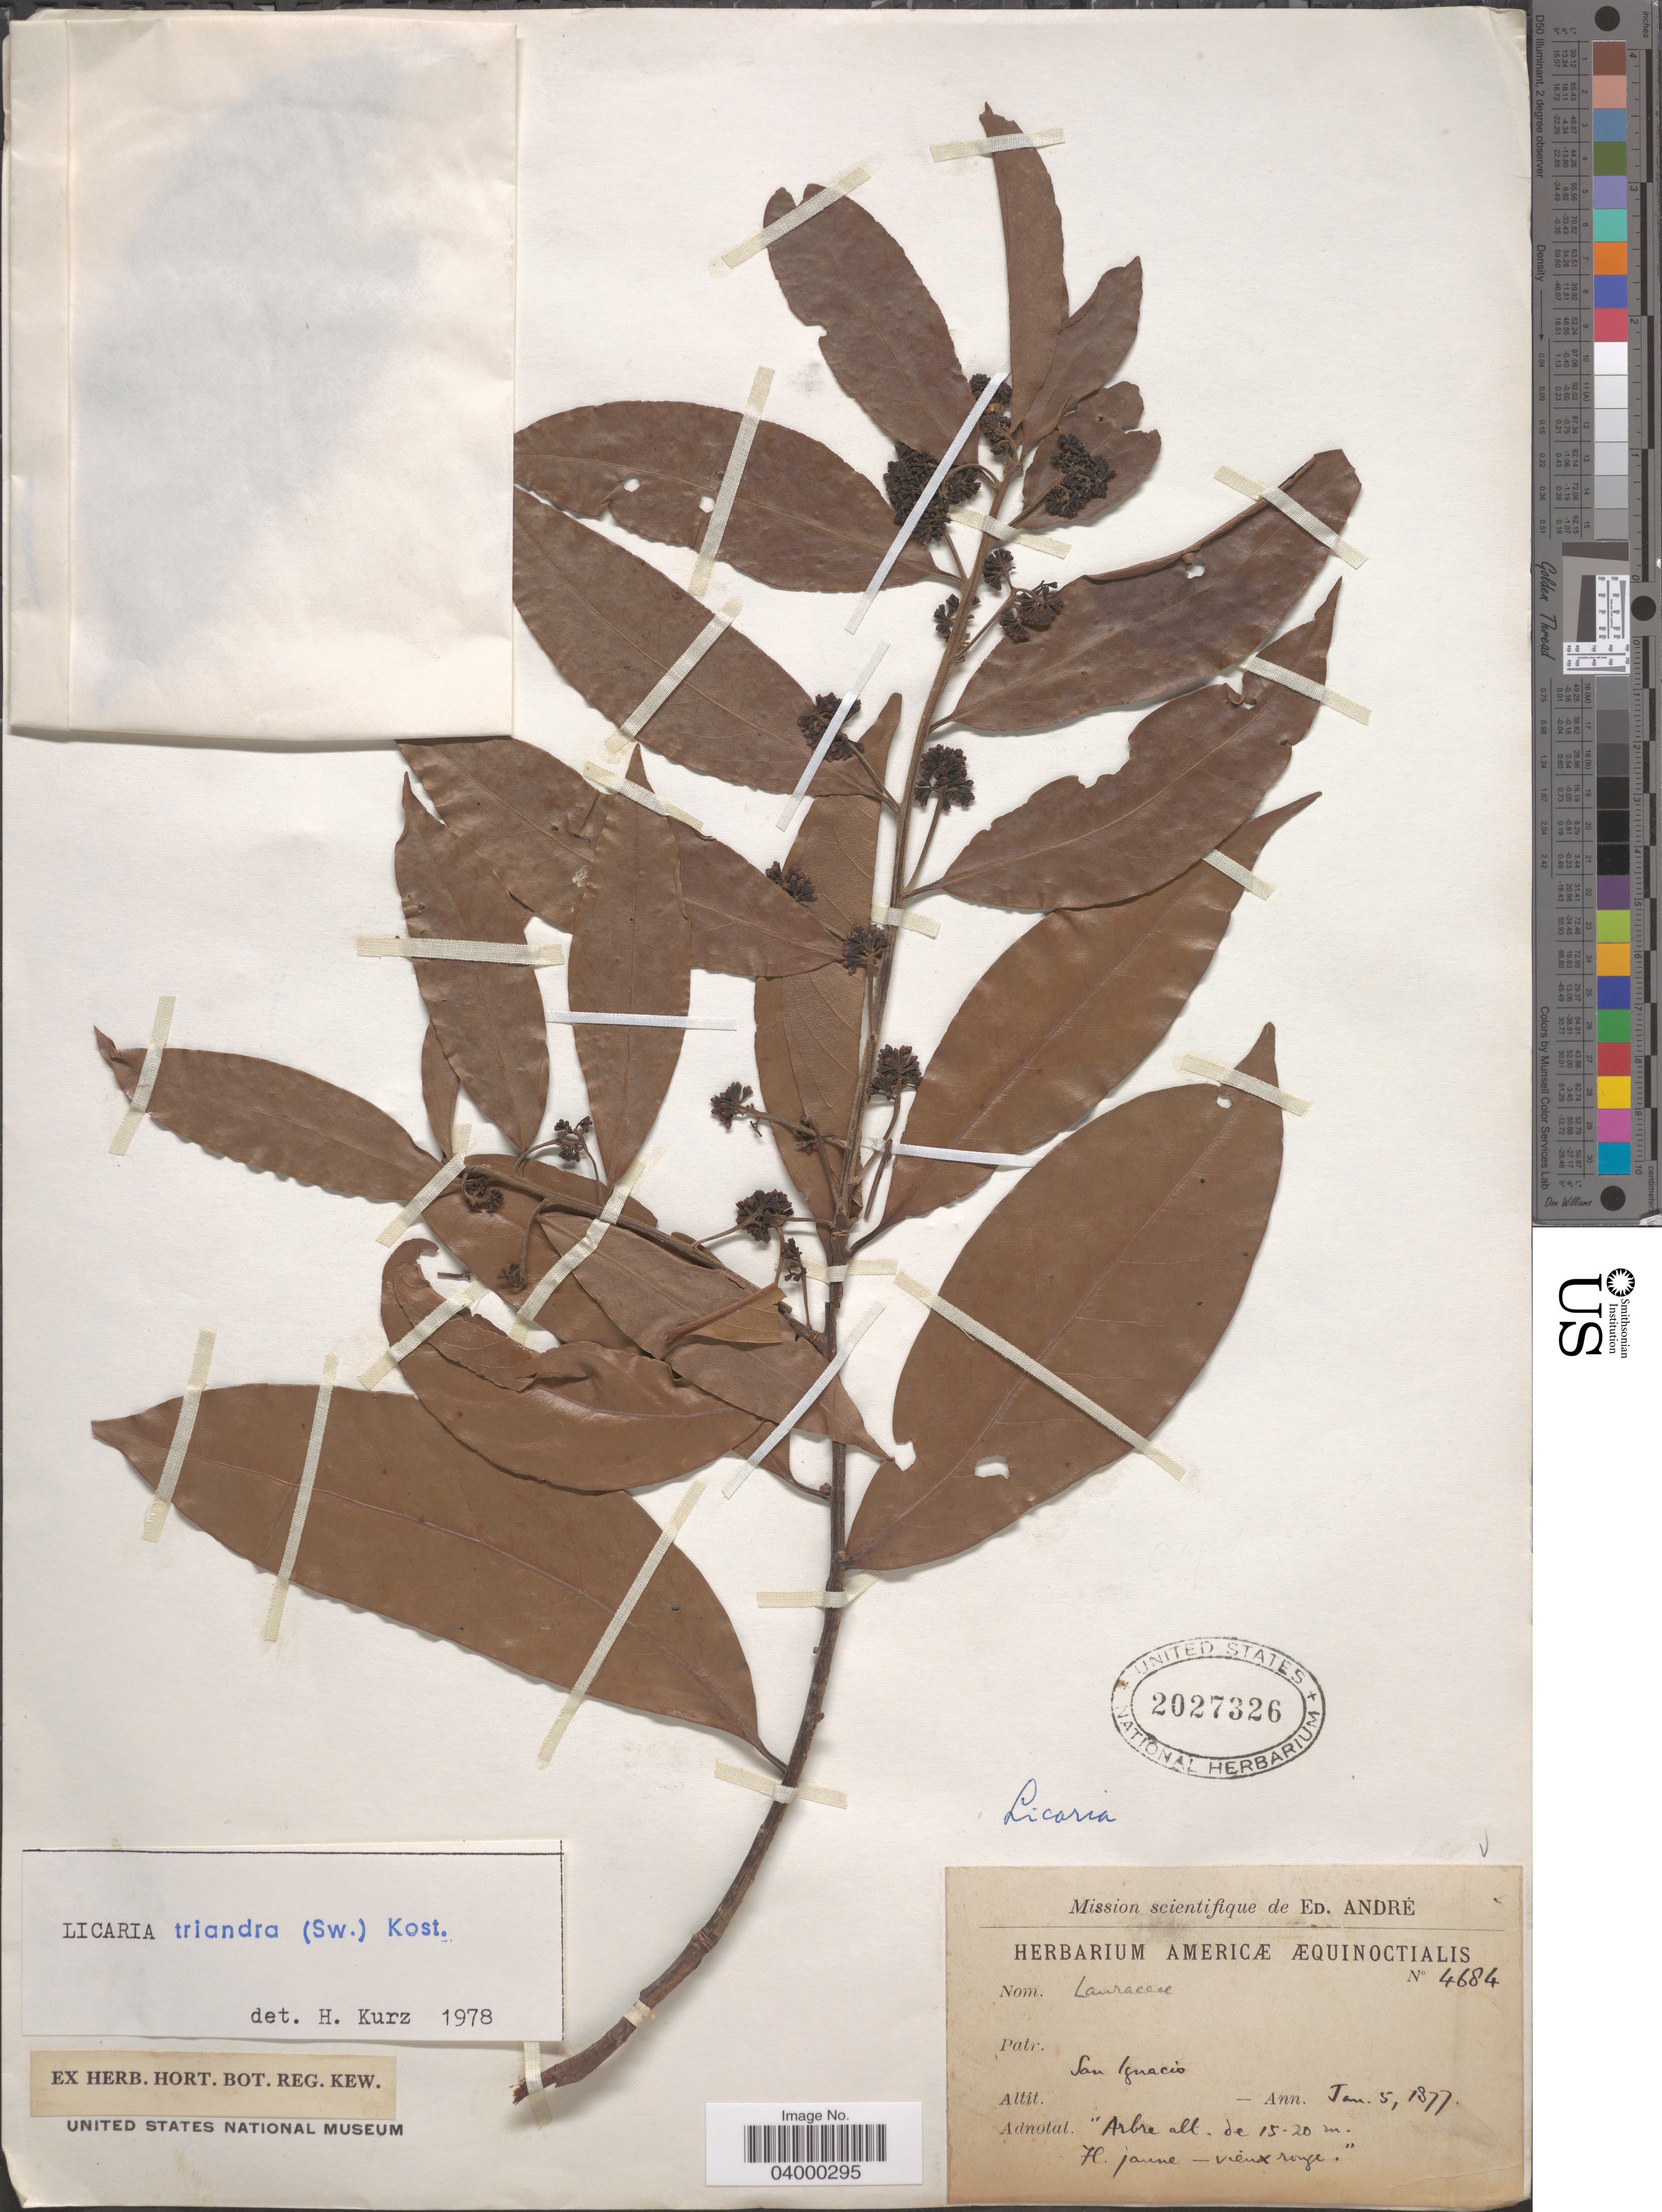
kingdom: Plantae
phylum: Tracheophyta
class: Magnoliopsida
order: Laurales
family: Lauraceae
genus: Licaria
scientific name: Licaria triandra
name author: (Sw.) Kosterm.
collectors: É. F. André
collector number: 4684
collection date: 1877-01-05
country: Colombia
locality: San Ignacio.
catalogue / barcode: US 2027326